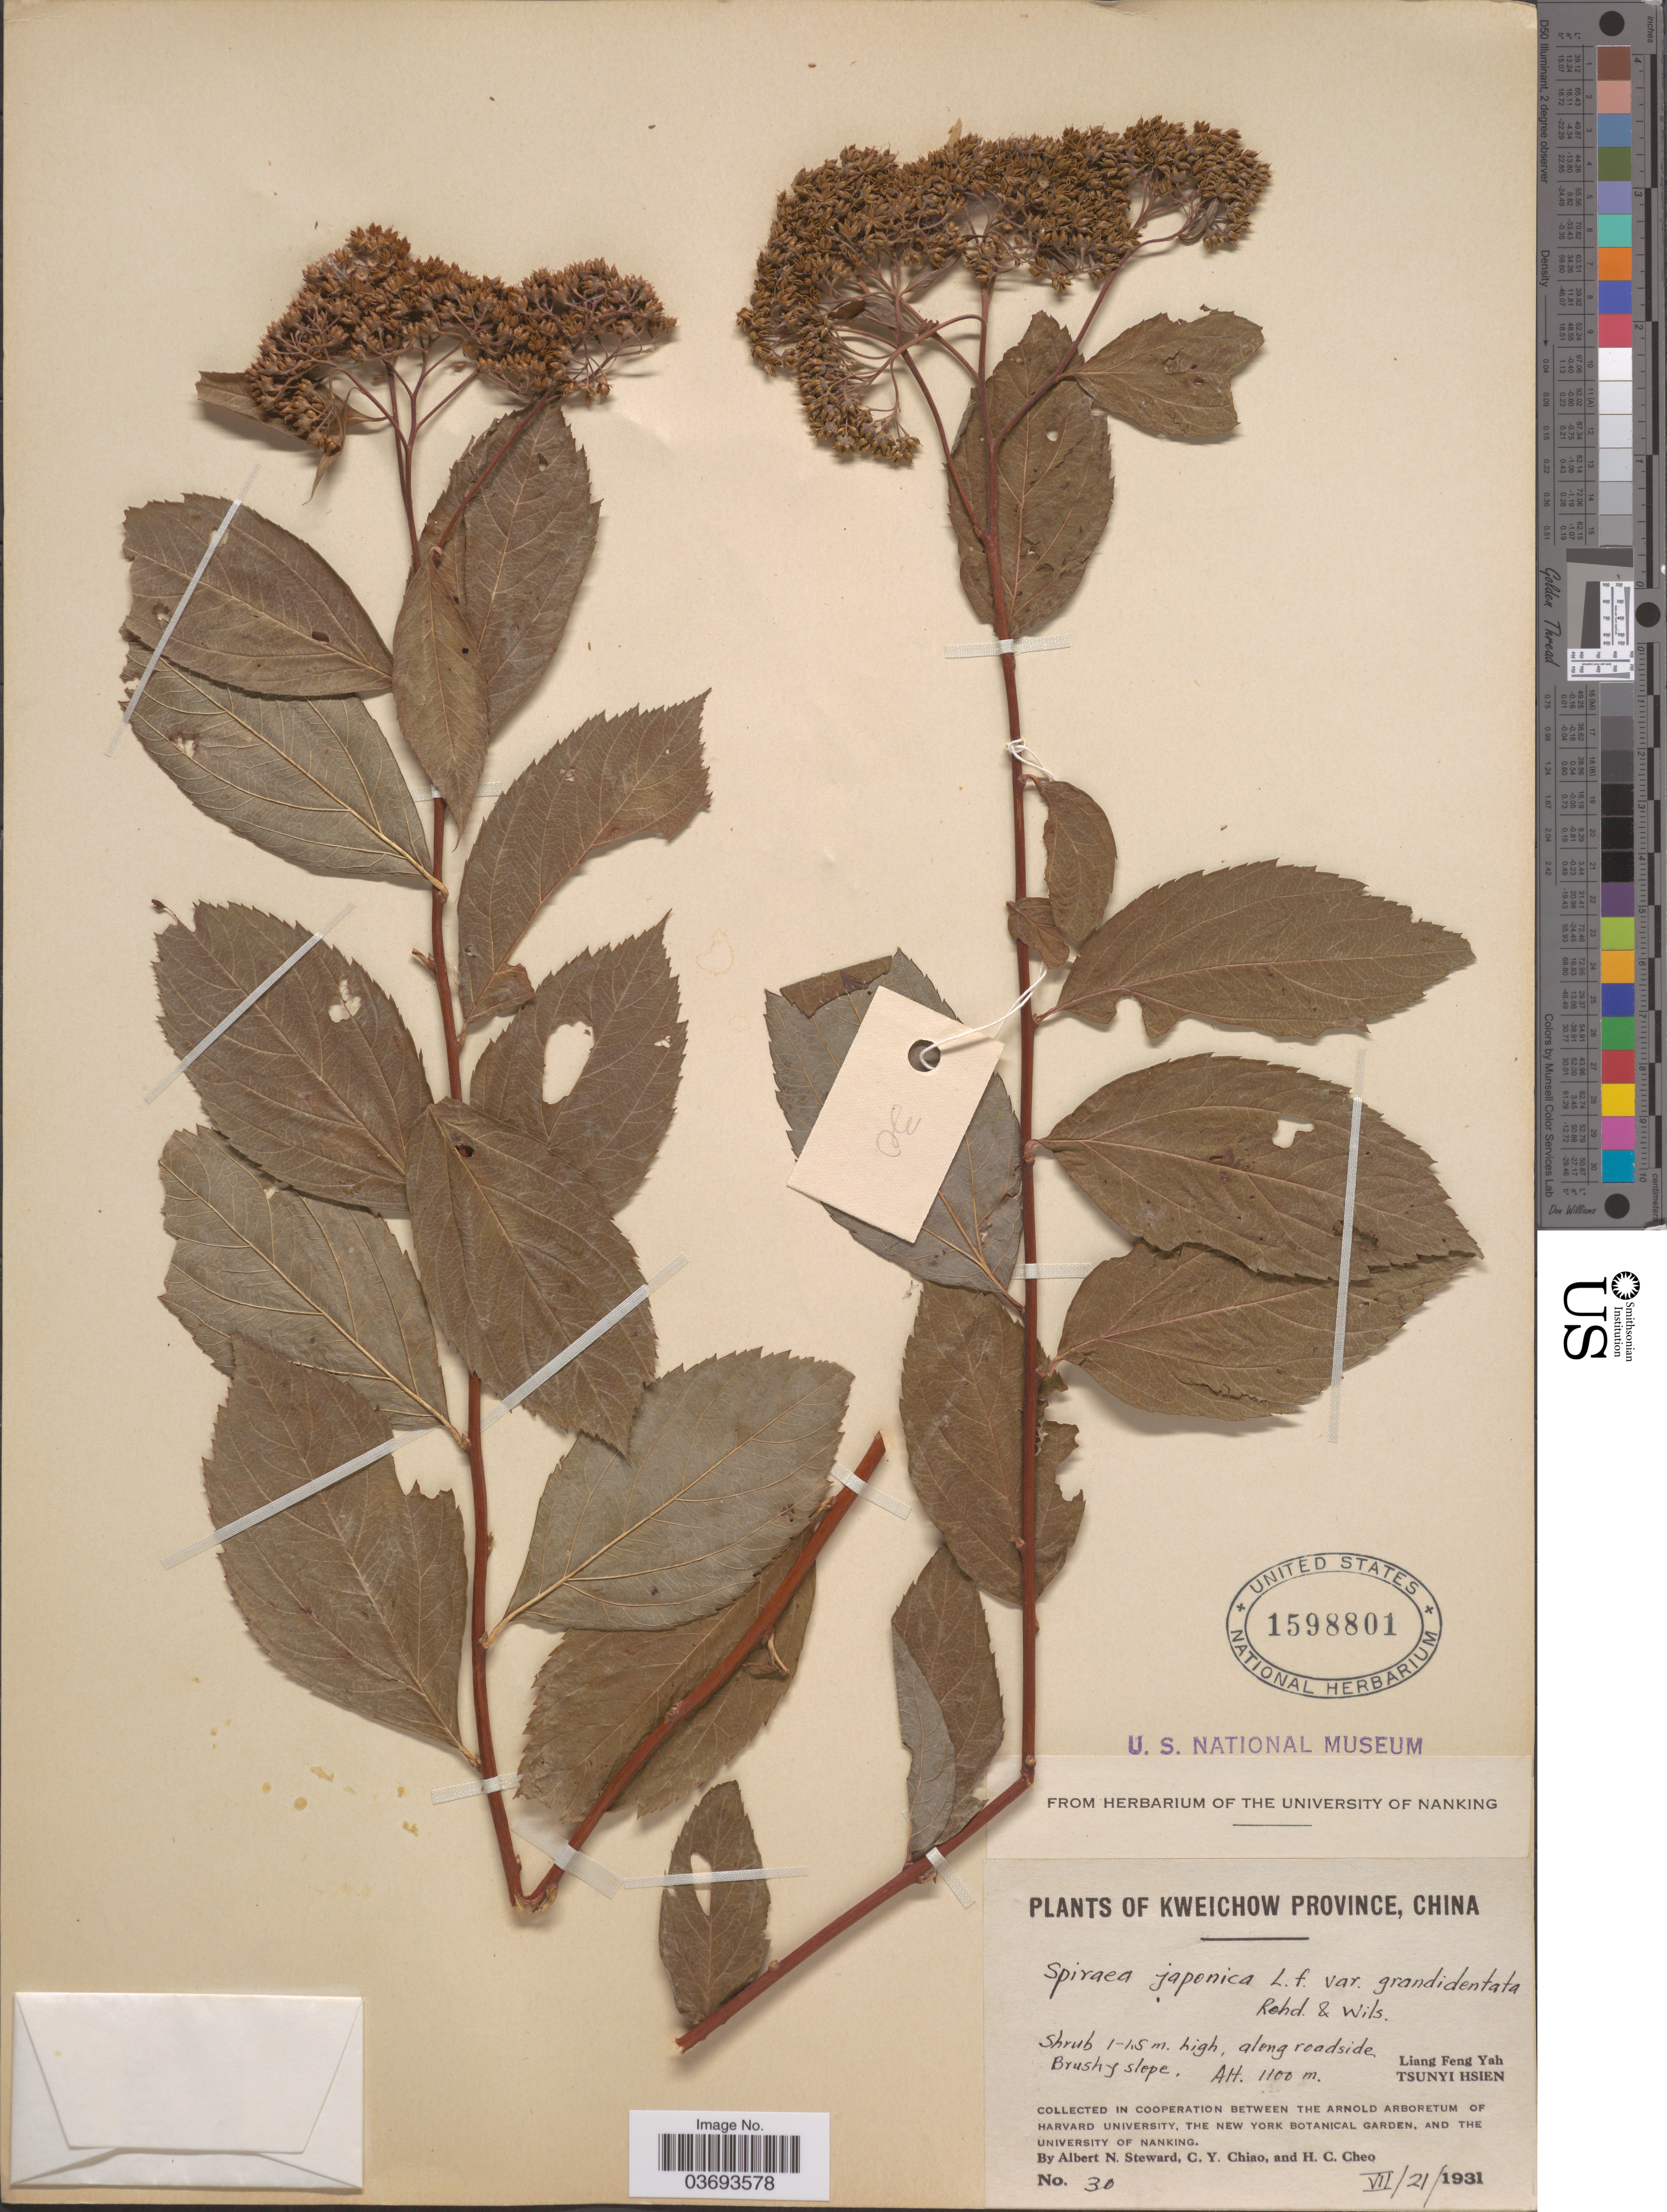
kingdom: Plantae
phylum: Tracheophyta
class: Magnoliopsida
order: Rosales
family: Rosaceae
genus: Spiraea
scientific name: Spiraea japonica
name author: L. f.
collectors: A. N. Steward, C. Y. Chiao & H. Cheo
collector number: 30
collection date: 1931-07-21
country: China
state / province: Guizhou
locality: Kweichow Province. Liang Feng Yah, Tsunyi Hsien.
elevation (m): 1100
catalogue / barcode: US 1598801